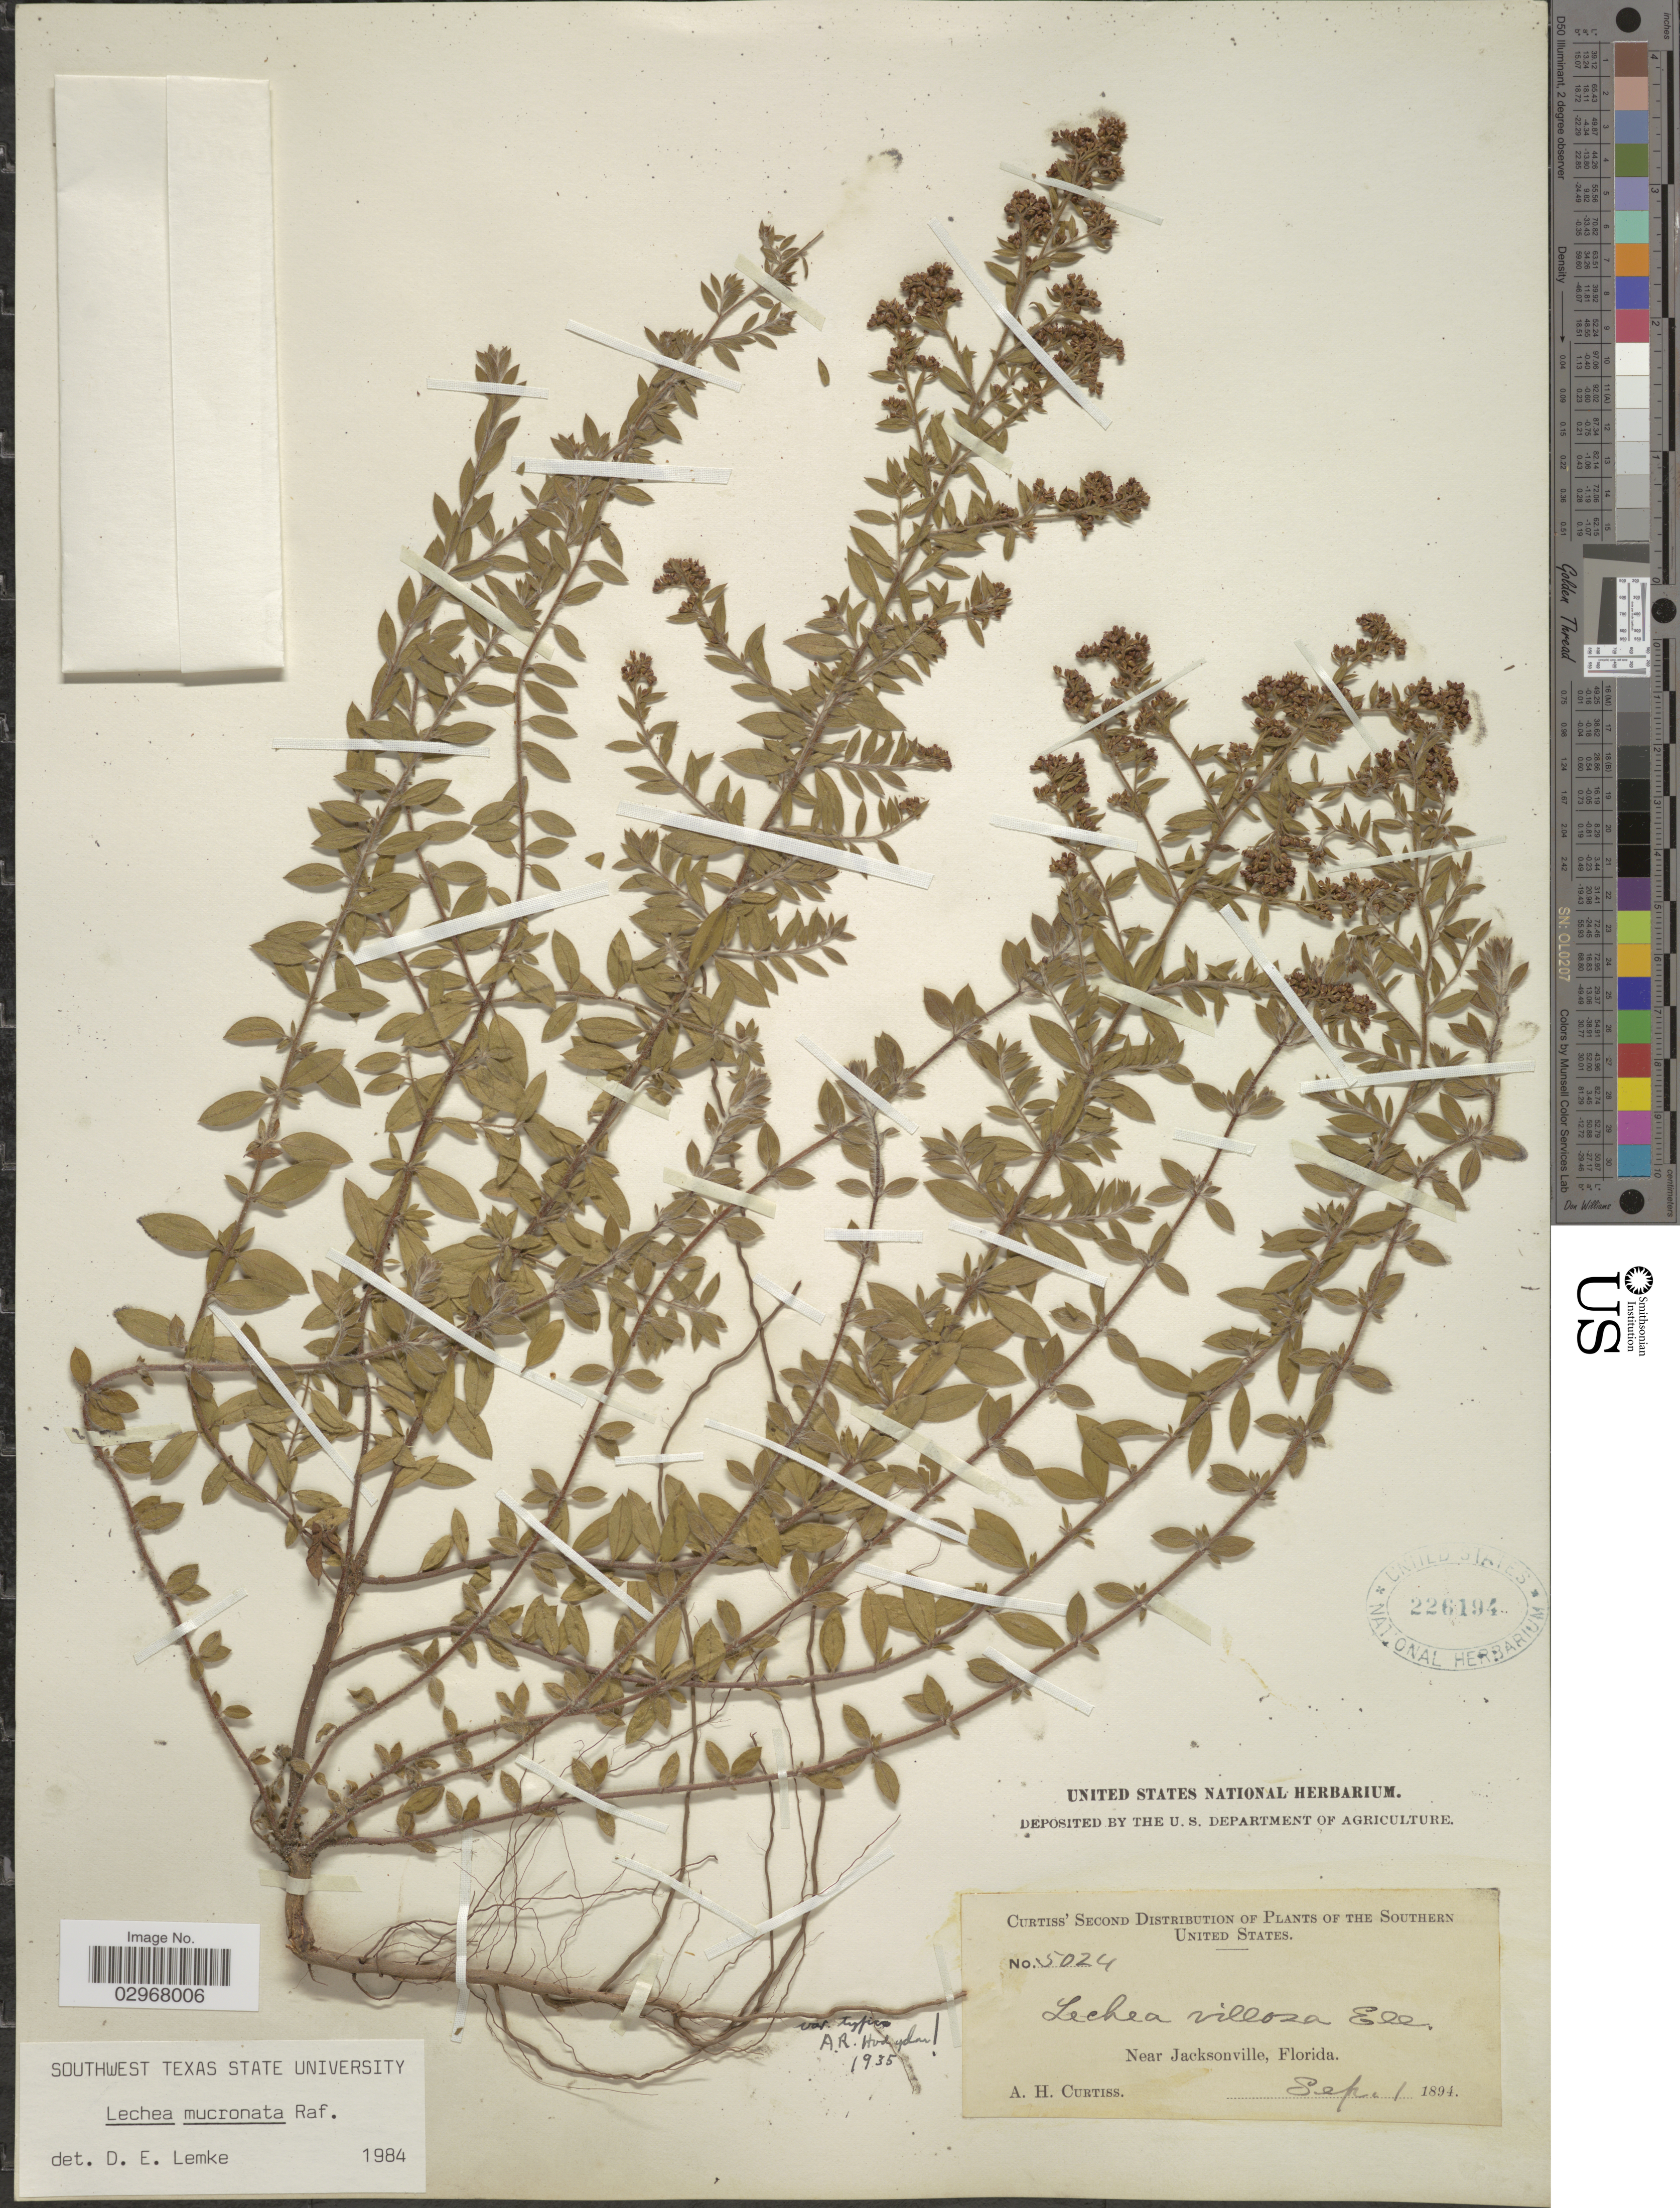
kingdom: Plantae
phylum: Tracheophyta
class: Magnoliopsida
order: Malvales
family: Cistaceae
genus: Lechea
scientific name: Lechea mucronata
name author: Raf.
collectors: A. H. Curtiss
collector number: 5024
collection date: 1894-09-01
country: United States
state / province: Florida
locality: Southern United States. Near Jacksonville.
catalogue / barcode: US 226194